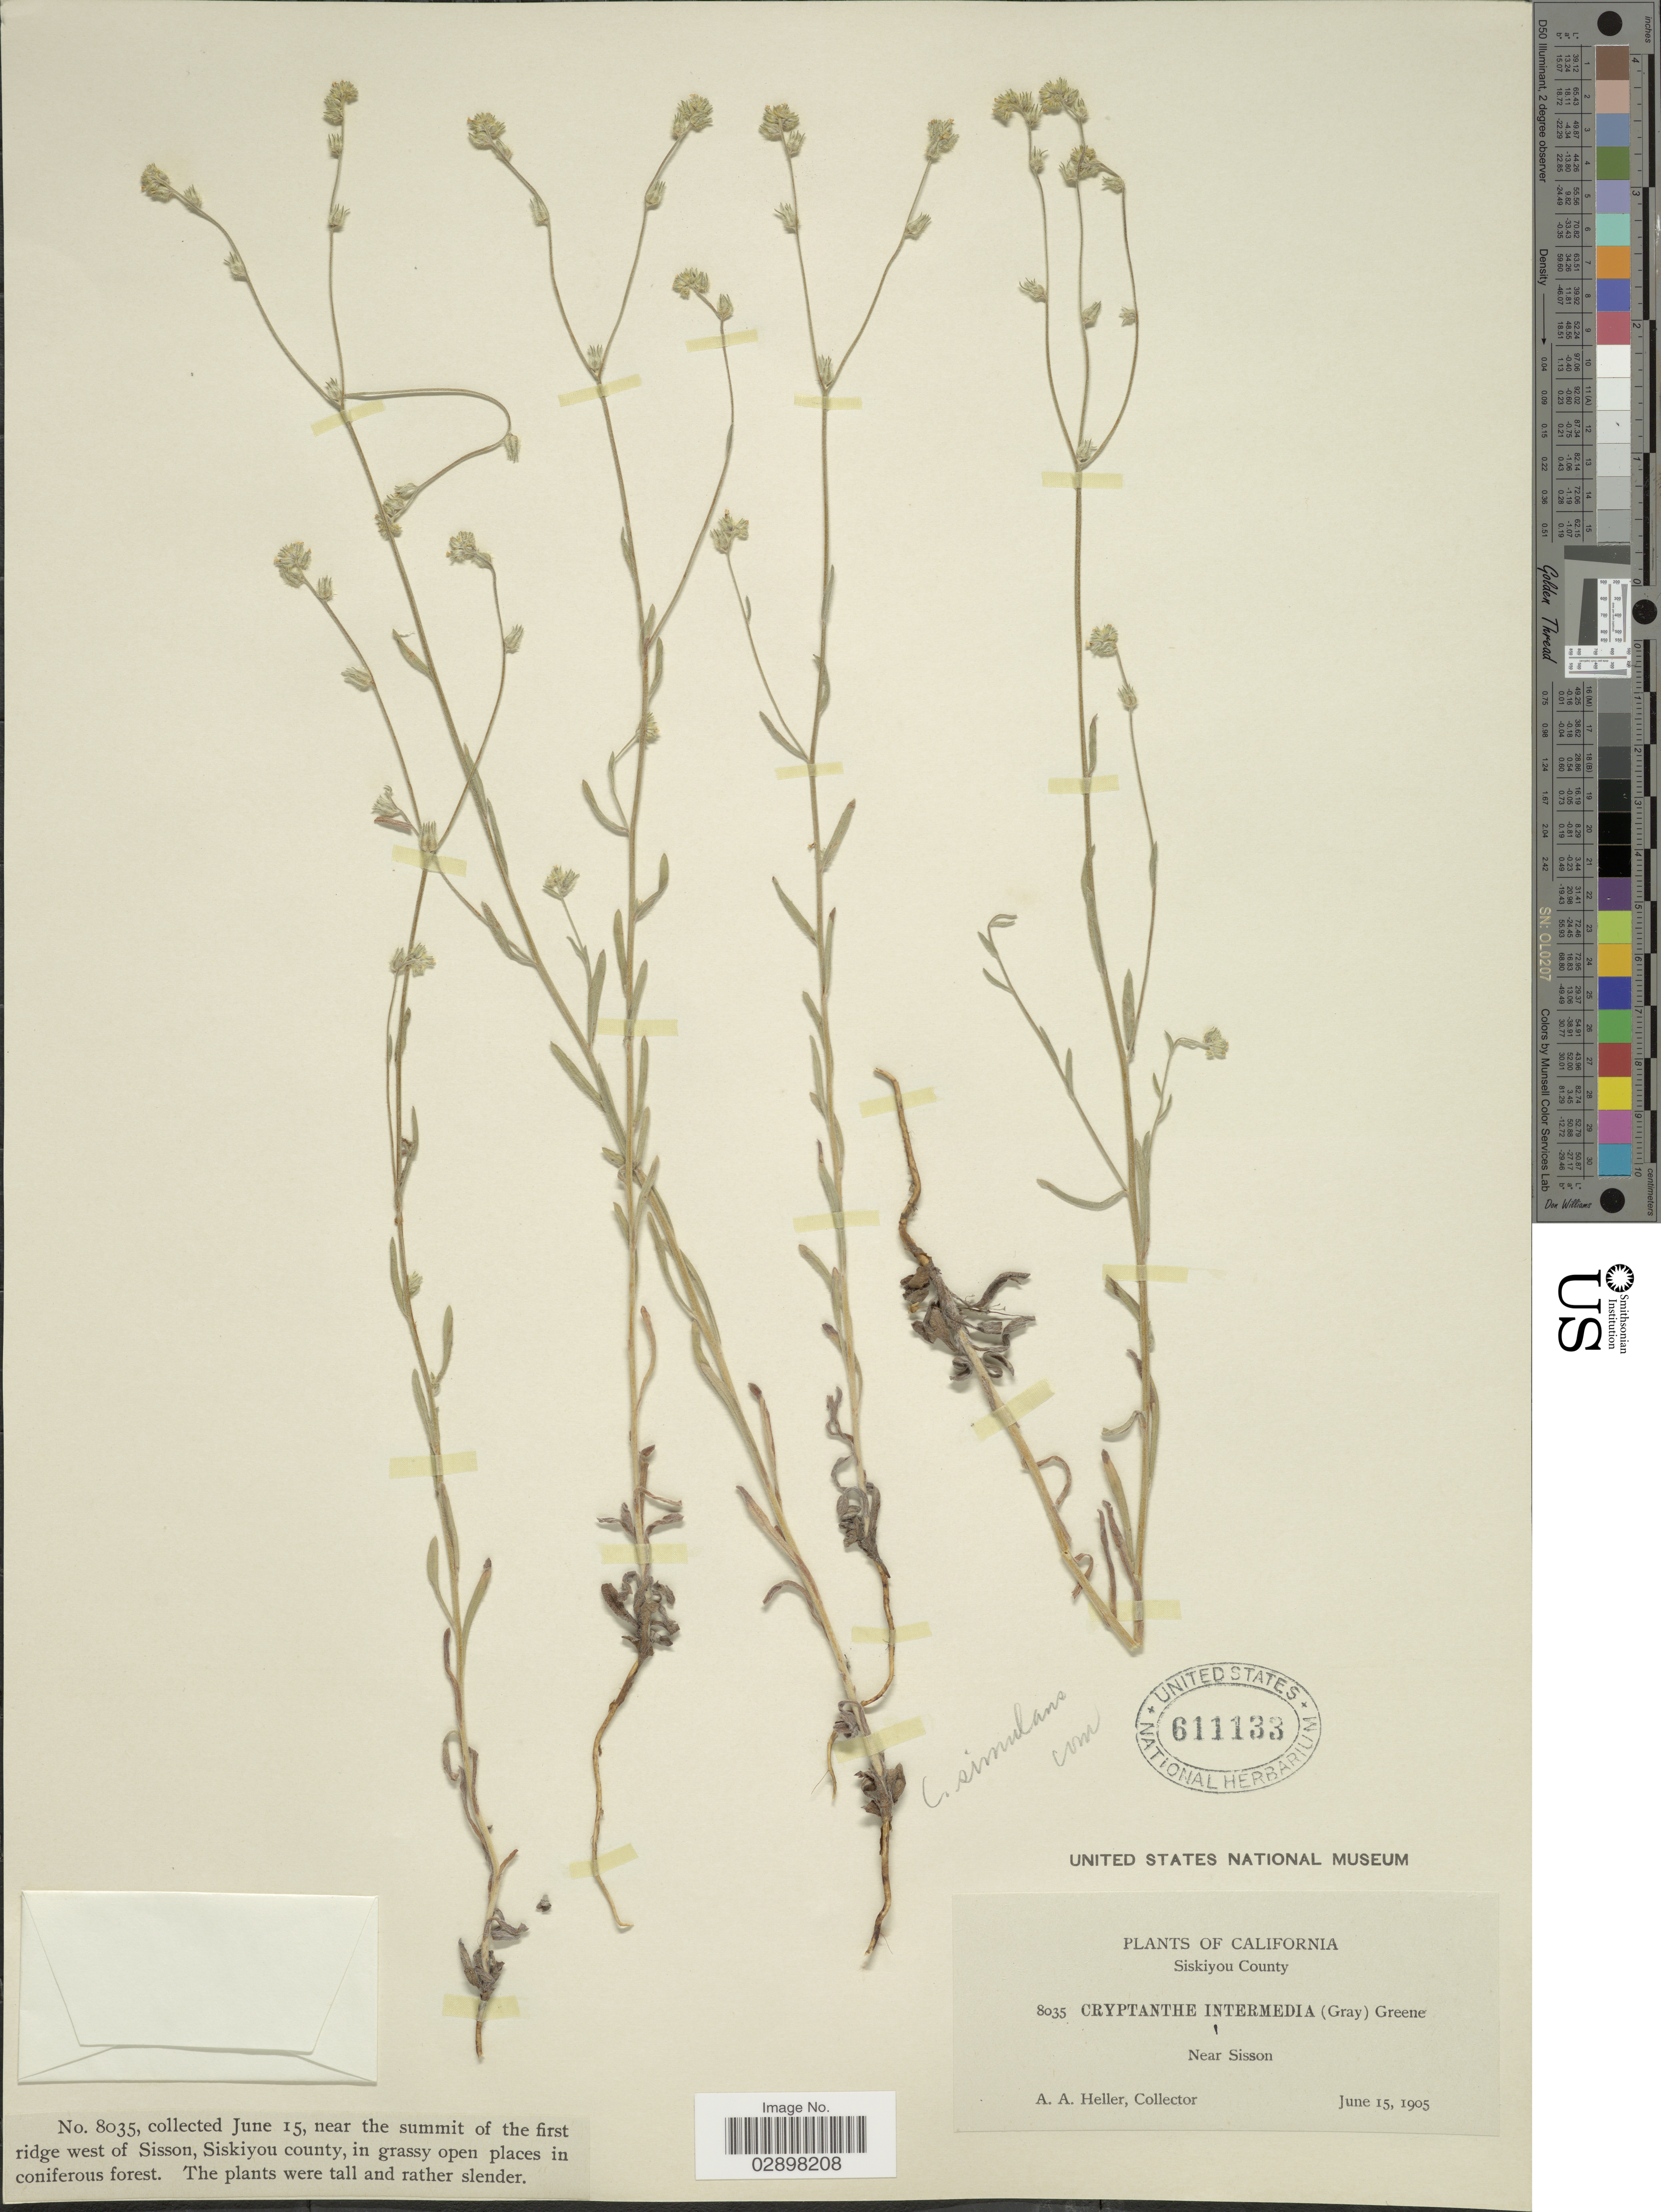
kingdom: Plantae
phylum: Tracheophyta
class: Magnoliopsida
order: Boraginales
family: Boraginaceae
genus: Cryptantha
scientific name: Cryptantha simulans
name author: Greene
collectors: A. A. Heller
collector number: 8035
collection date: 1905-06-15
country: United States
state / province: California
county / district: Siskiyou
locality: Siskiyou County, Near Sisson. near the summit of the first ridge west of Sisson, Siskiyou county.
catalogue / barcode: US 611133